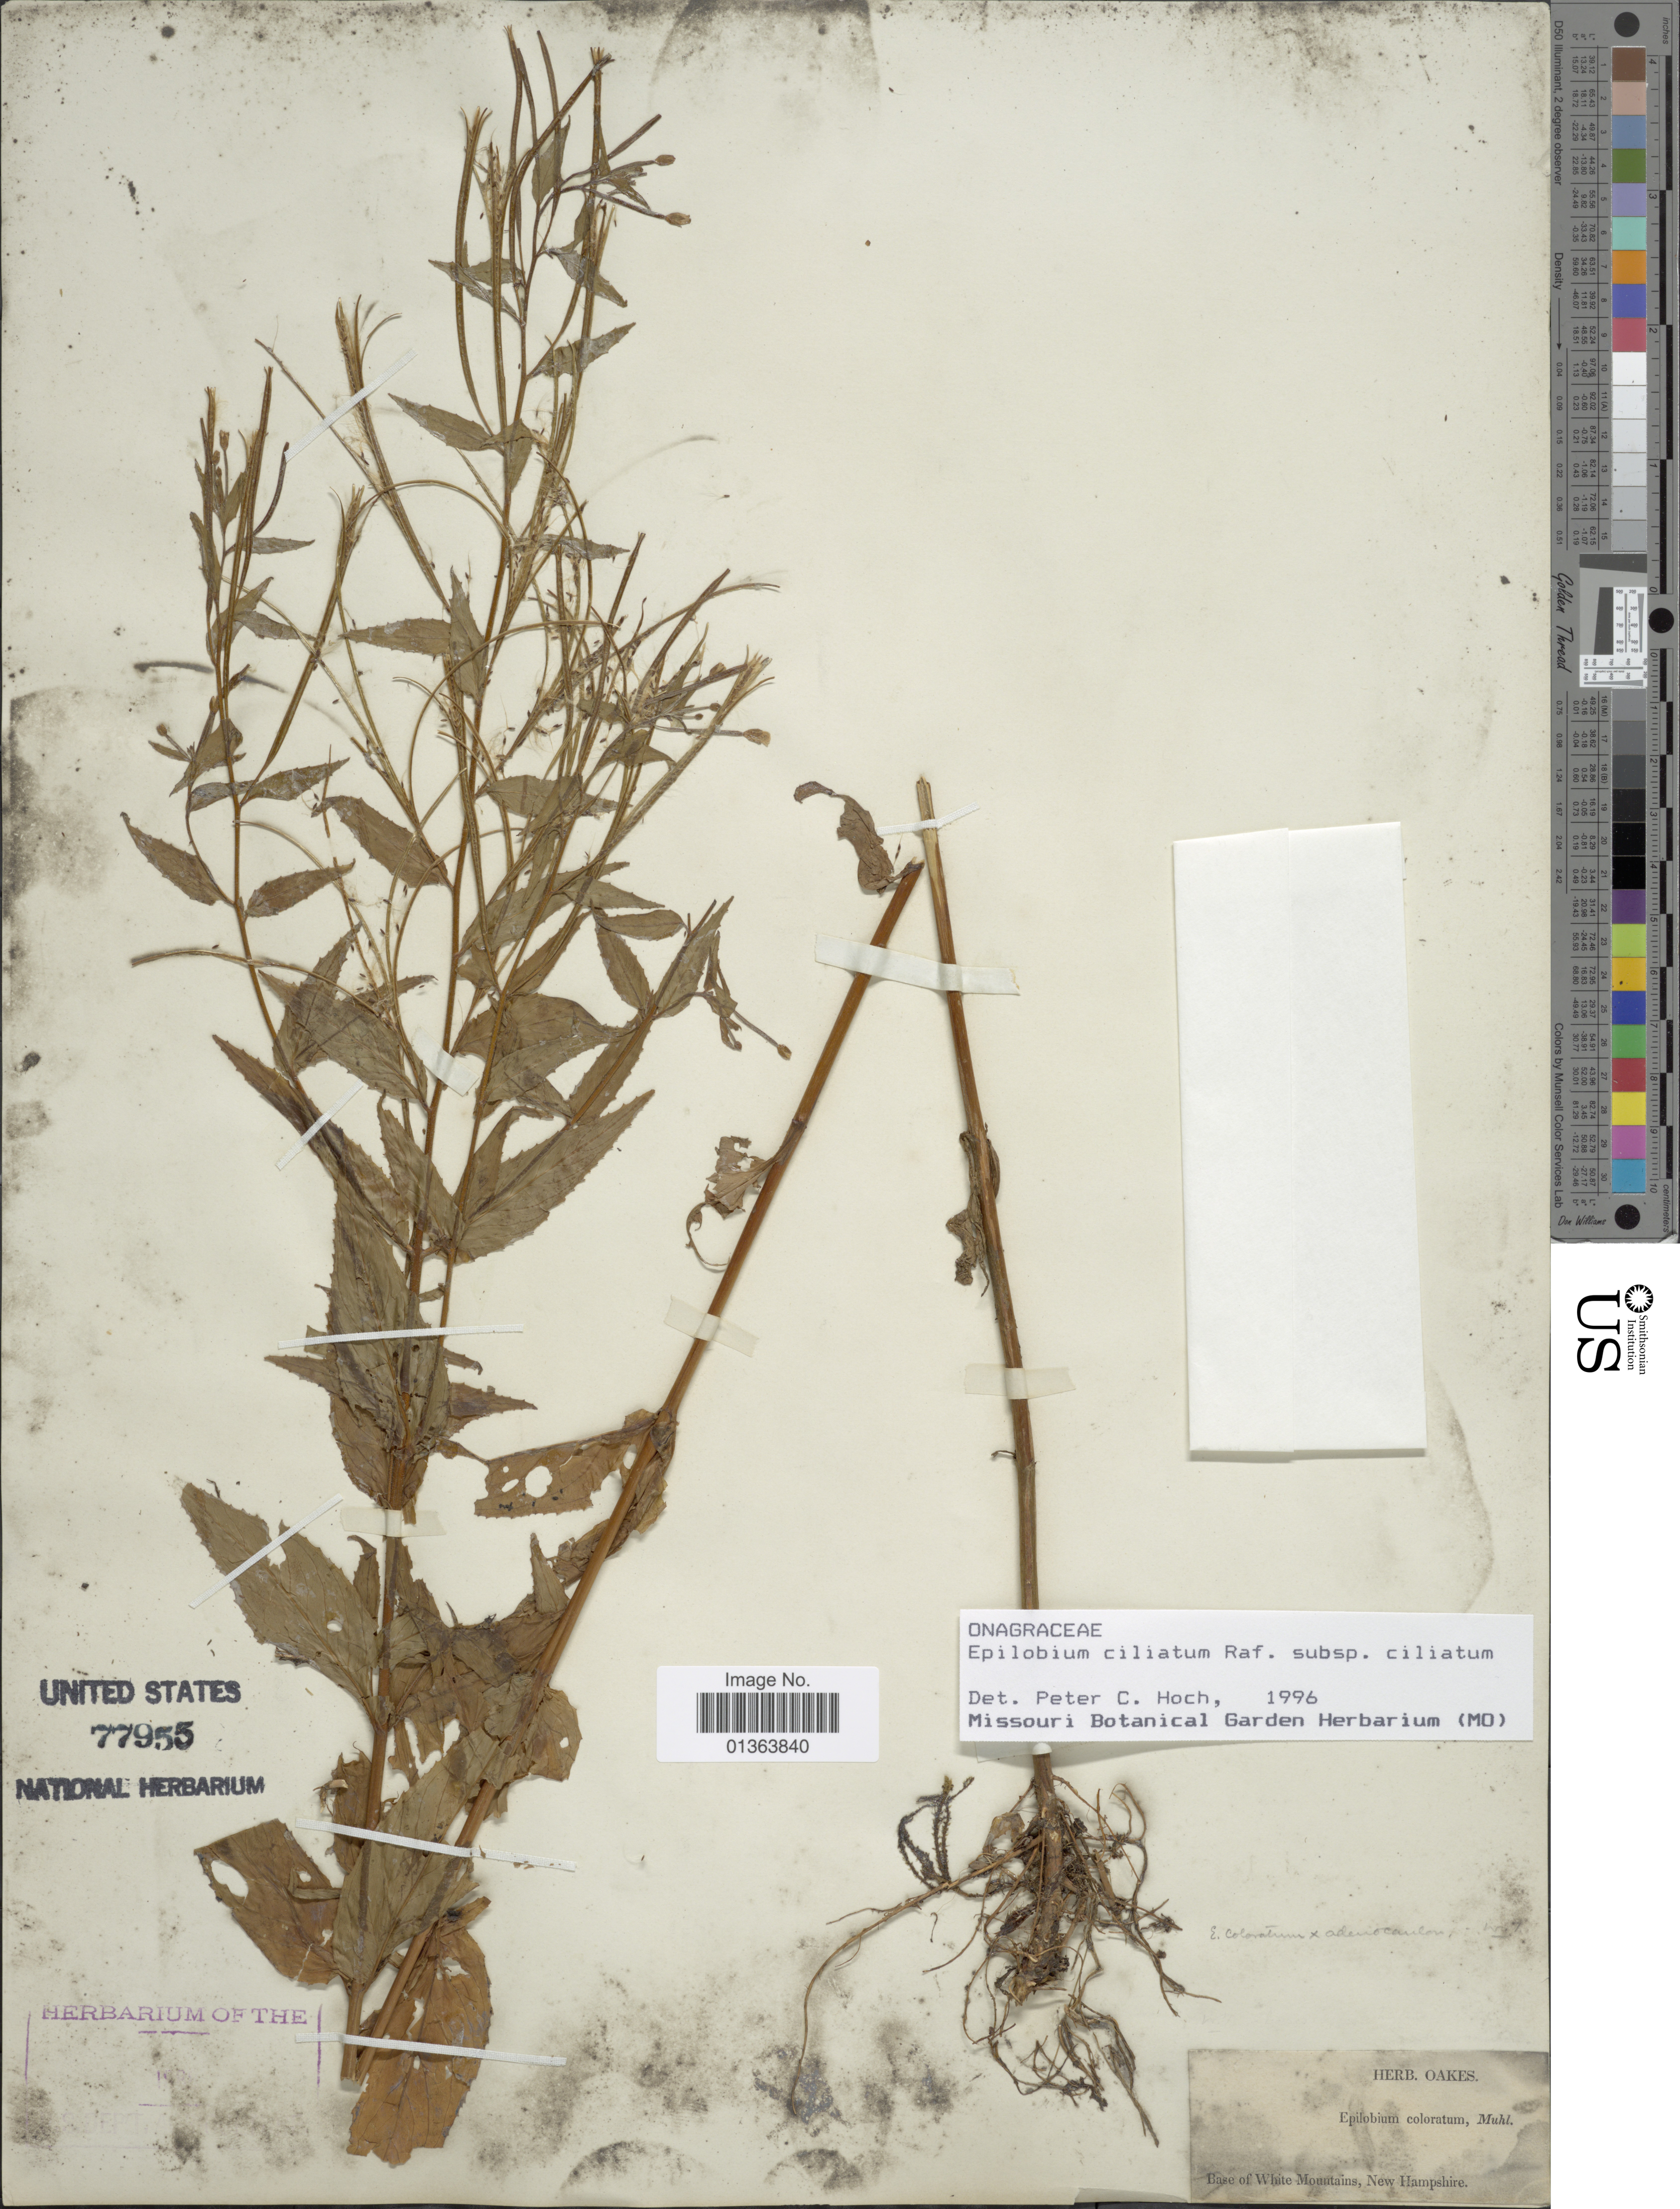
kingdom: Plantae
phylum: Tracheophyta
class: Magnoliopsida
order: Myrtales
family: Onagraceae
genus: Epilobium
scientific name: Epilobium ciliatum subsp. ciliatum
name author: Raf.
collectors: ex herb. Oakes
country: United States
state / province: New Hampshire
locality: Base of White Mountains.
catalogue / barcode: US 77955